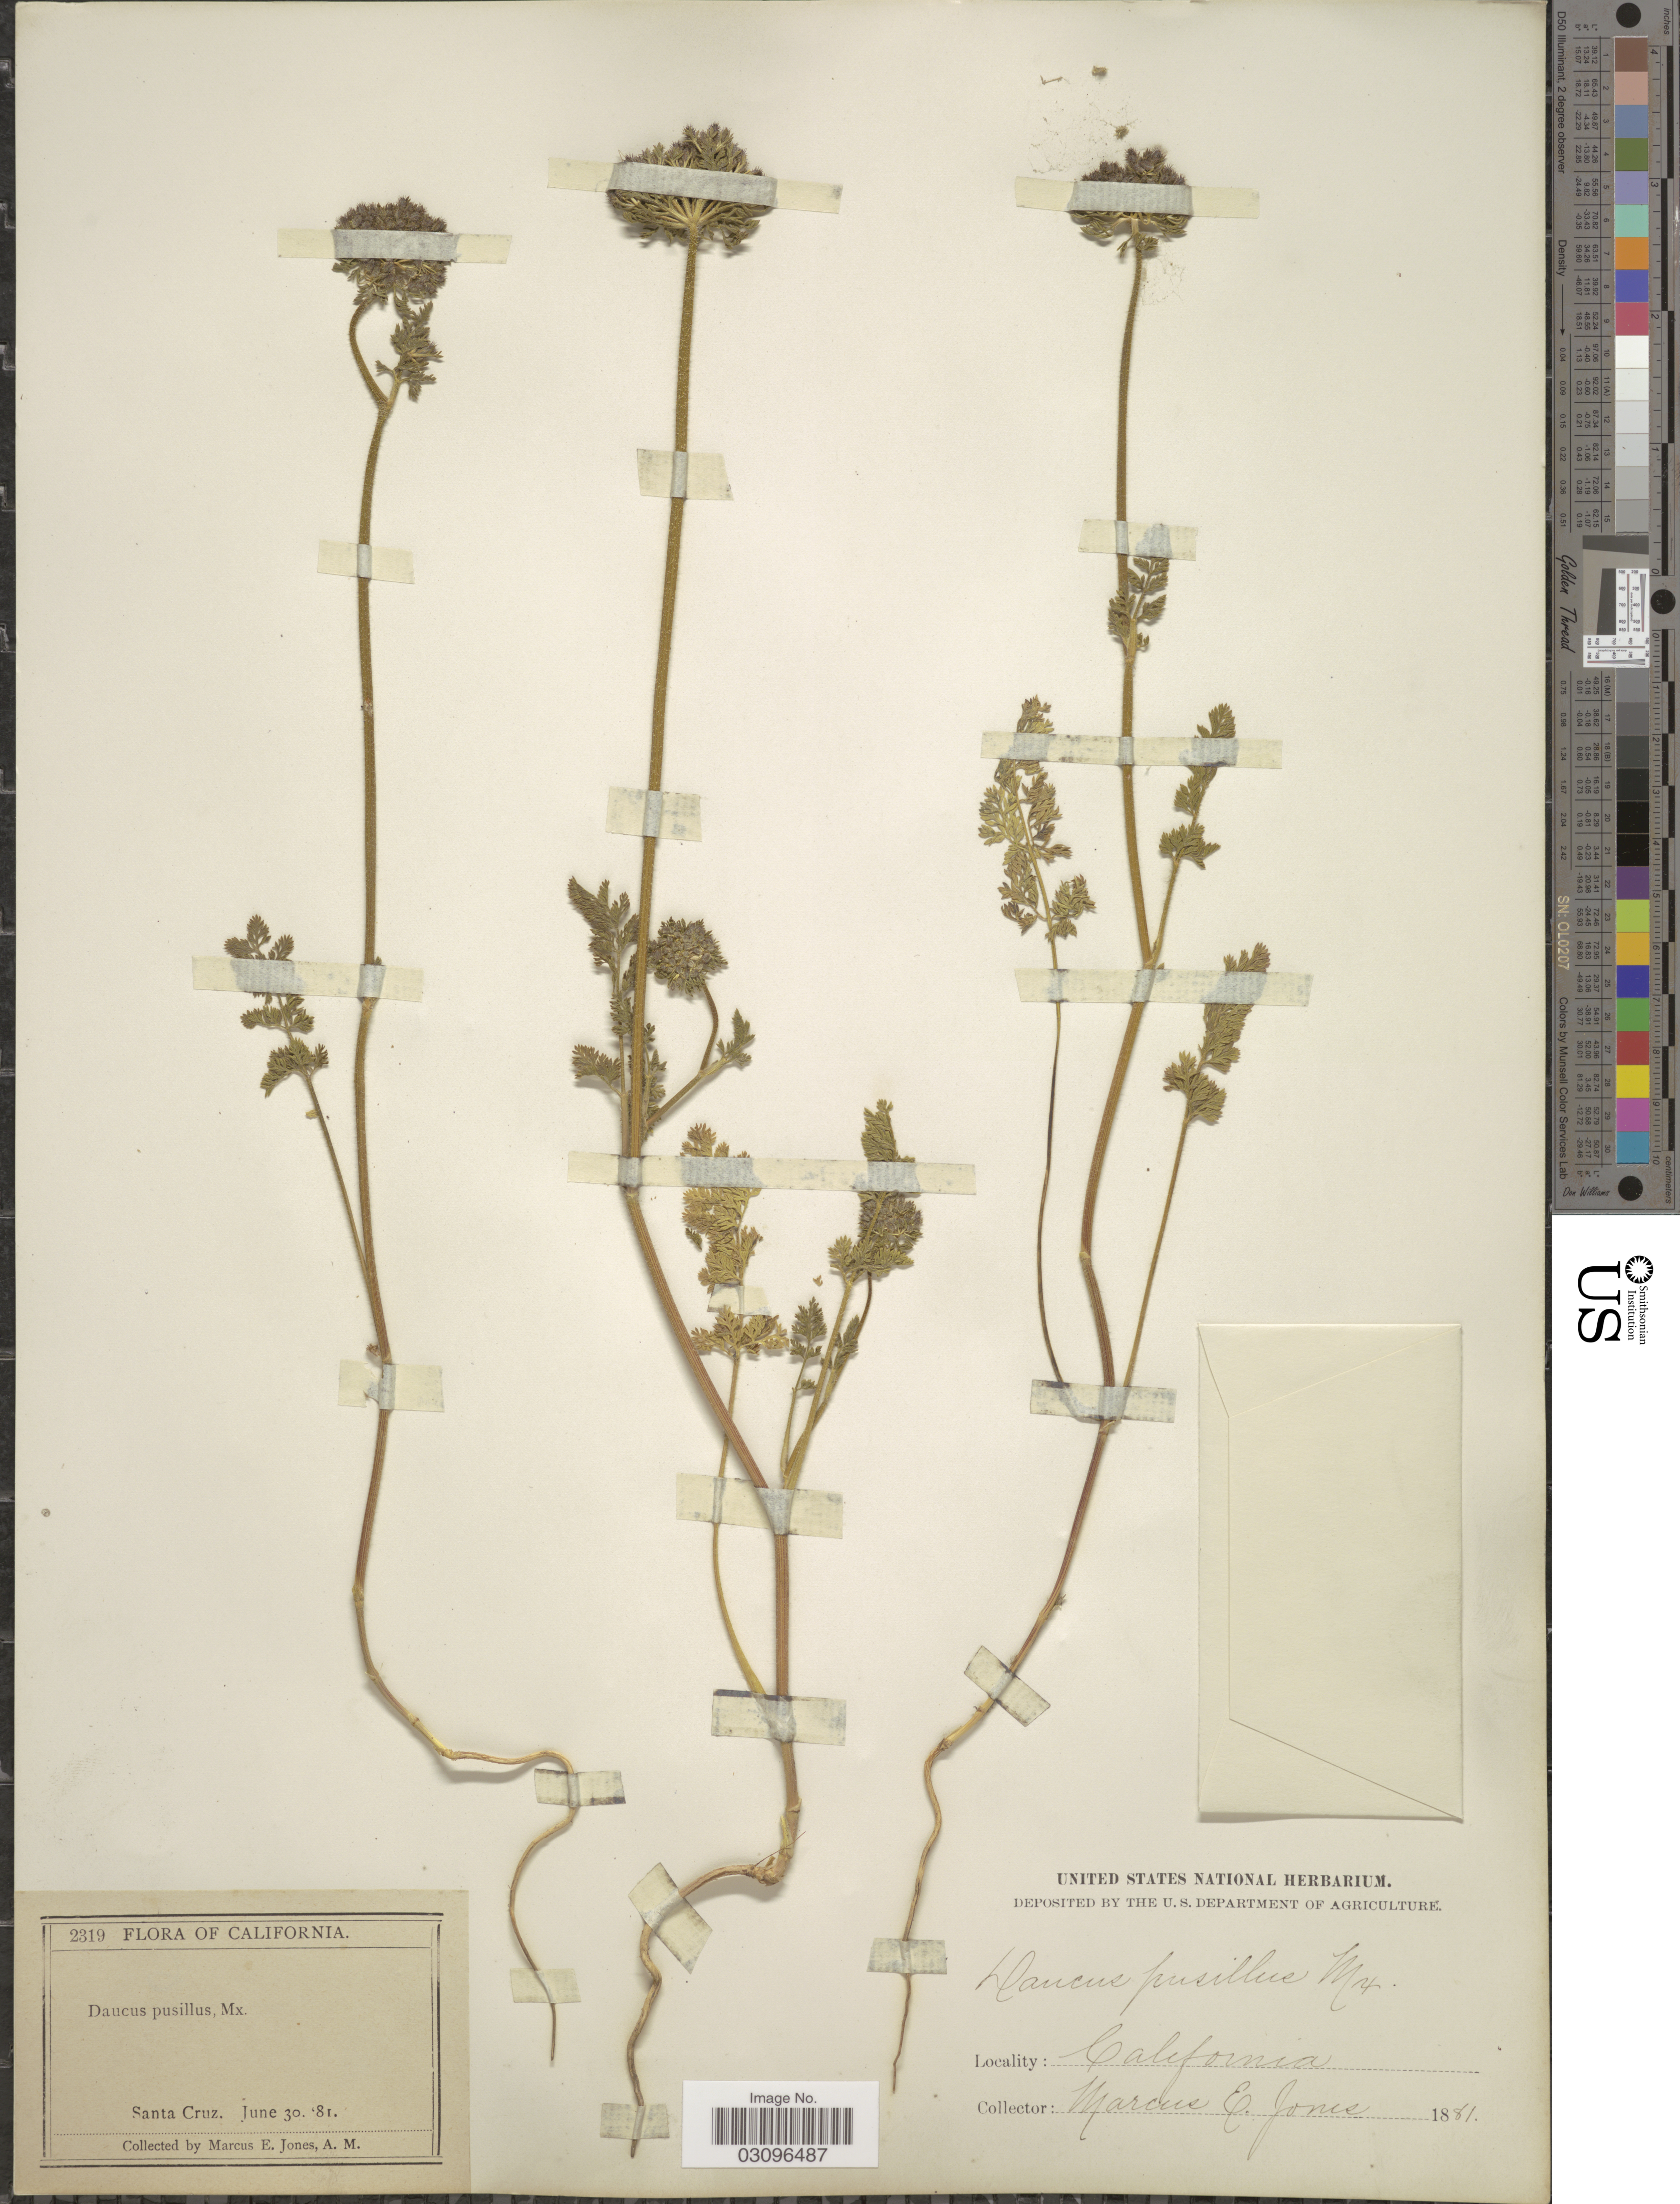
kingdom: Plantae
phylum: Tracheophyta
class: Magnoliopsida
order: Apiales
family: Apiaceae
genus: Daucus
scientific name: Daucus pusillus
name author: Michx.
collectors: M. E. Jones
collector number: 2319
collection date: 1881-06-30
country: United States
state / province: California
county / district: Santa Cruz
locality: Santa Cruz.